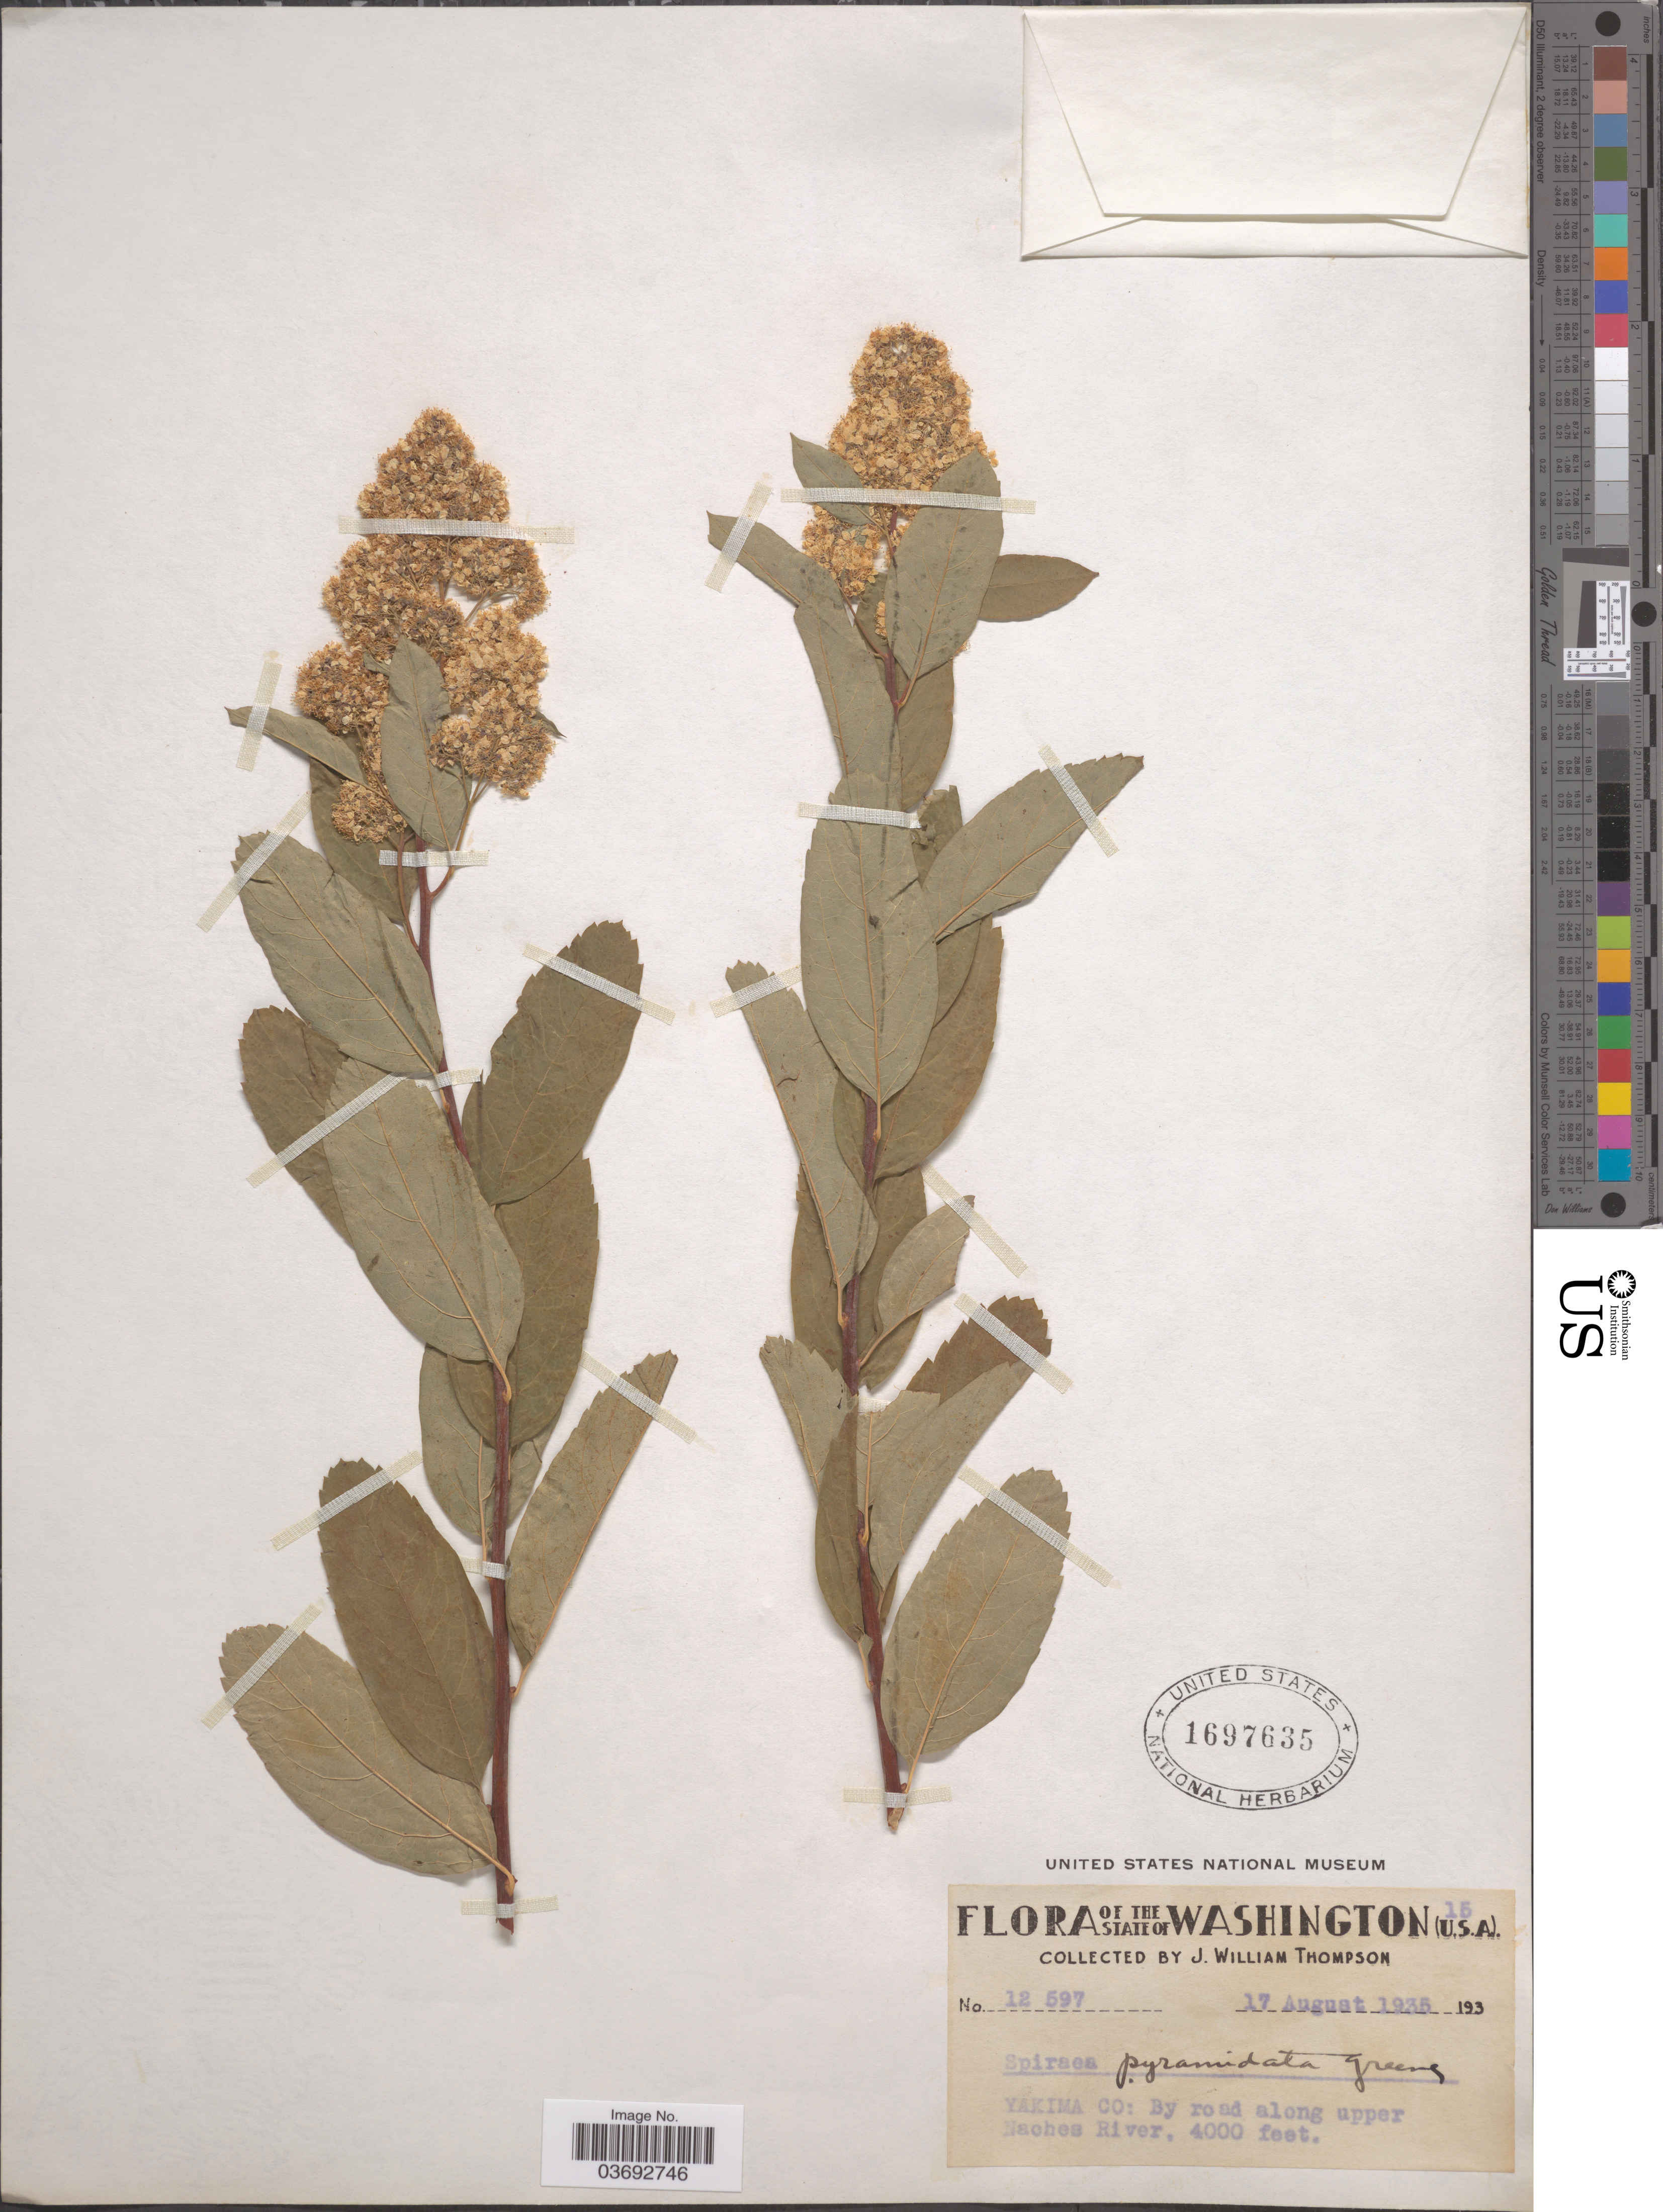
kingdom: Plantae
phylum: Tracheophyta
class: Magnoliopsida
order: Rosales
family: Rosaceae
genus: Spiraea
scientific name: Spiraea pyramidata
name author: Greene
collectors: J. W. Thompson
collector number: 12597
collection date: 1935-08-17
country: United States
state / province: Washington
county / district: Yakima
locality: Yakima Co: By road along upper Naches River.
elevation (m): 1219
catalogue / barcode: US 1697635